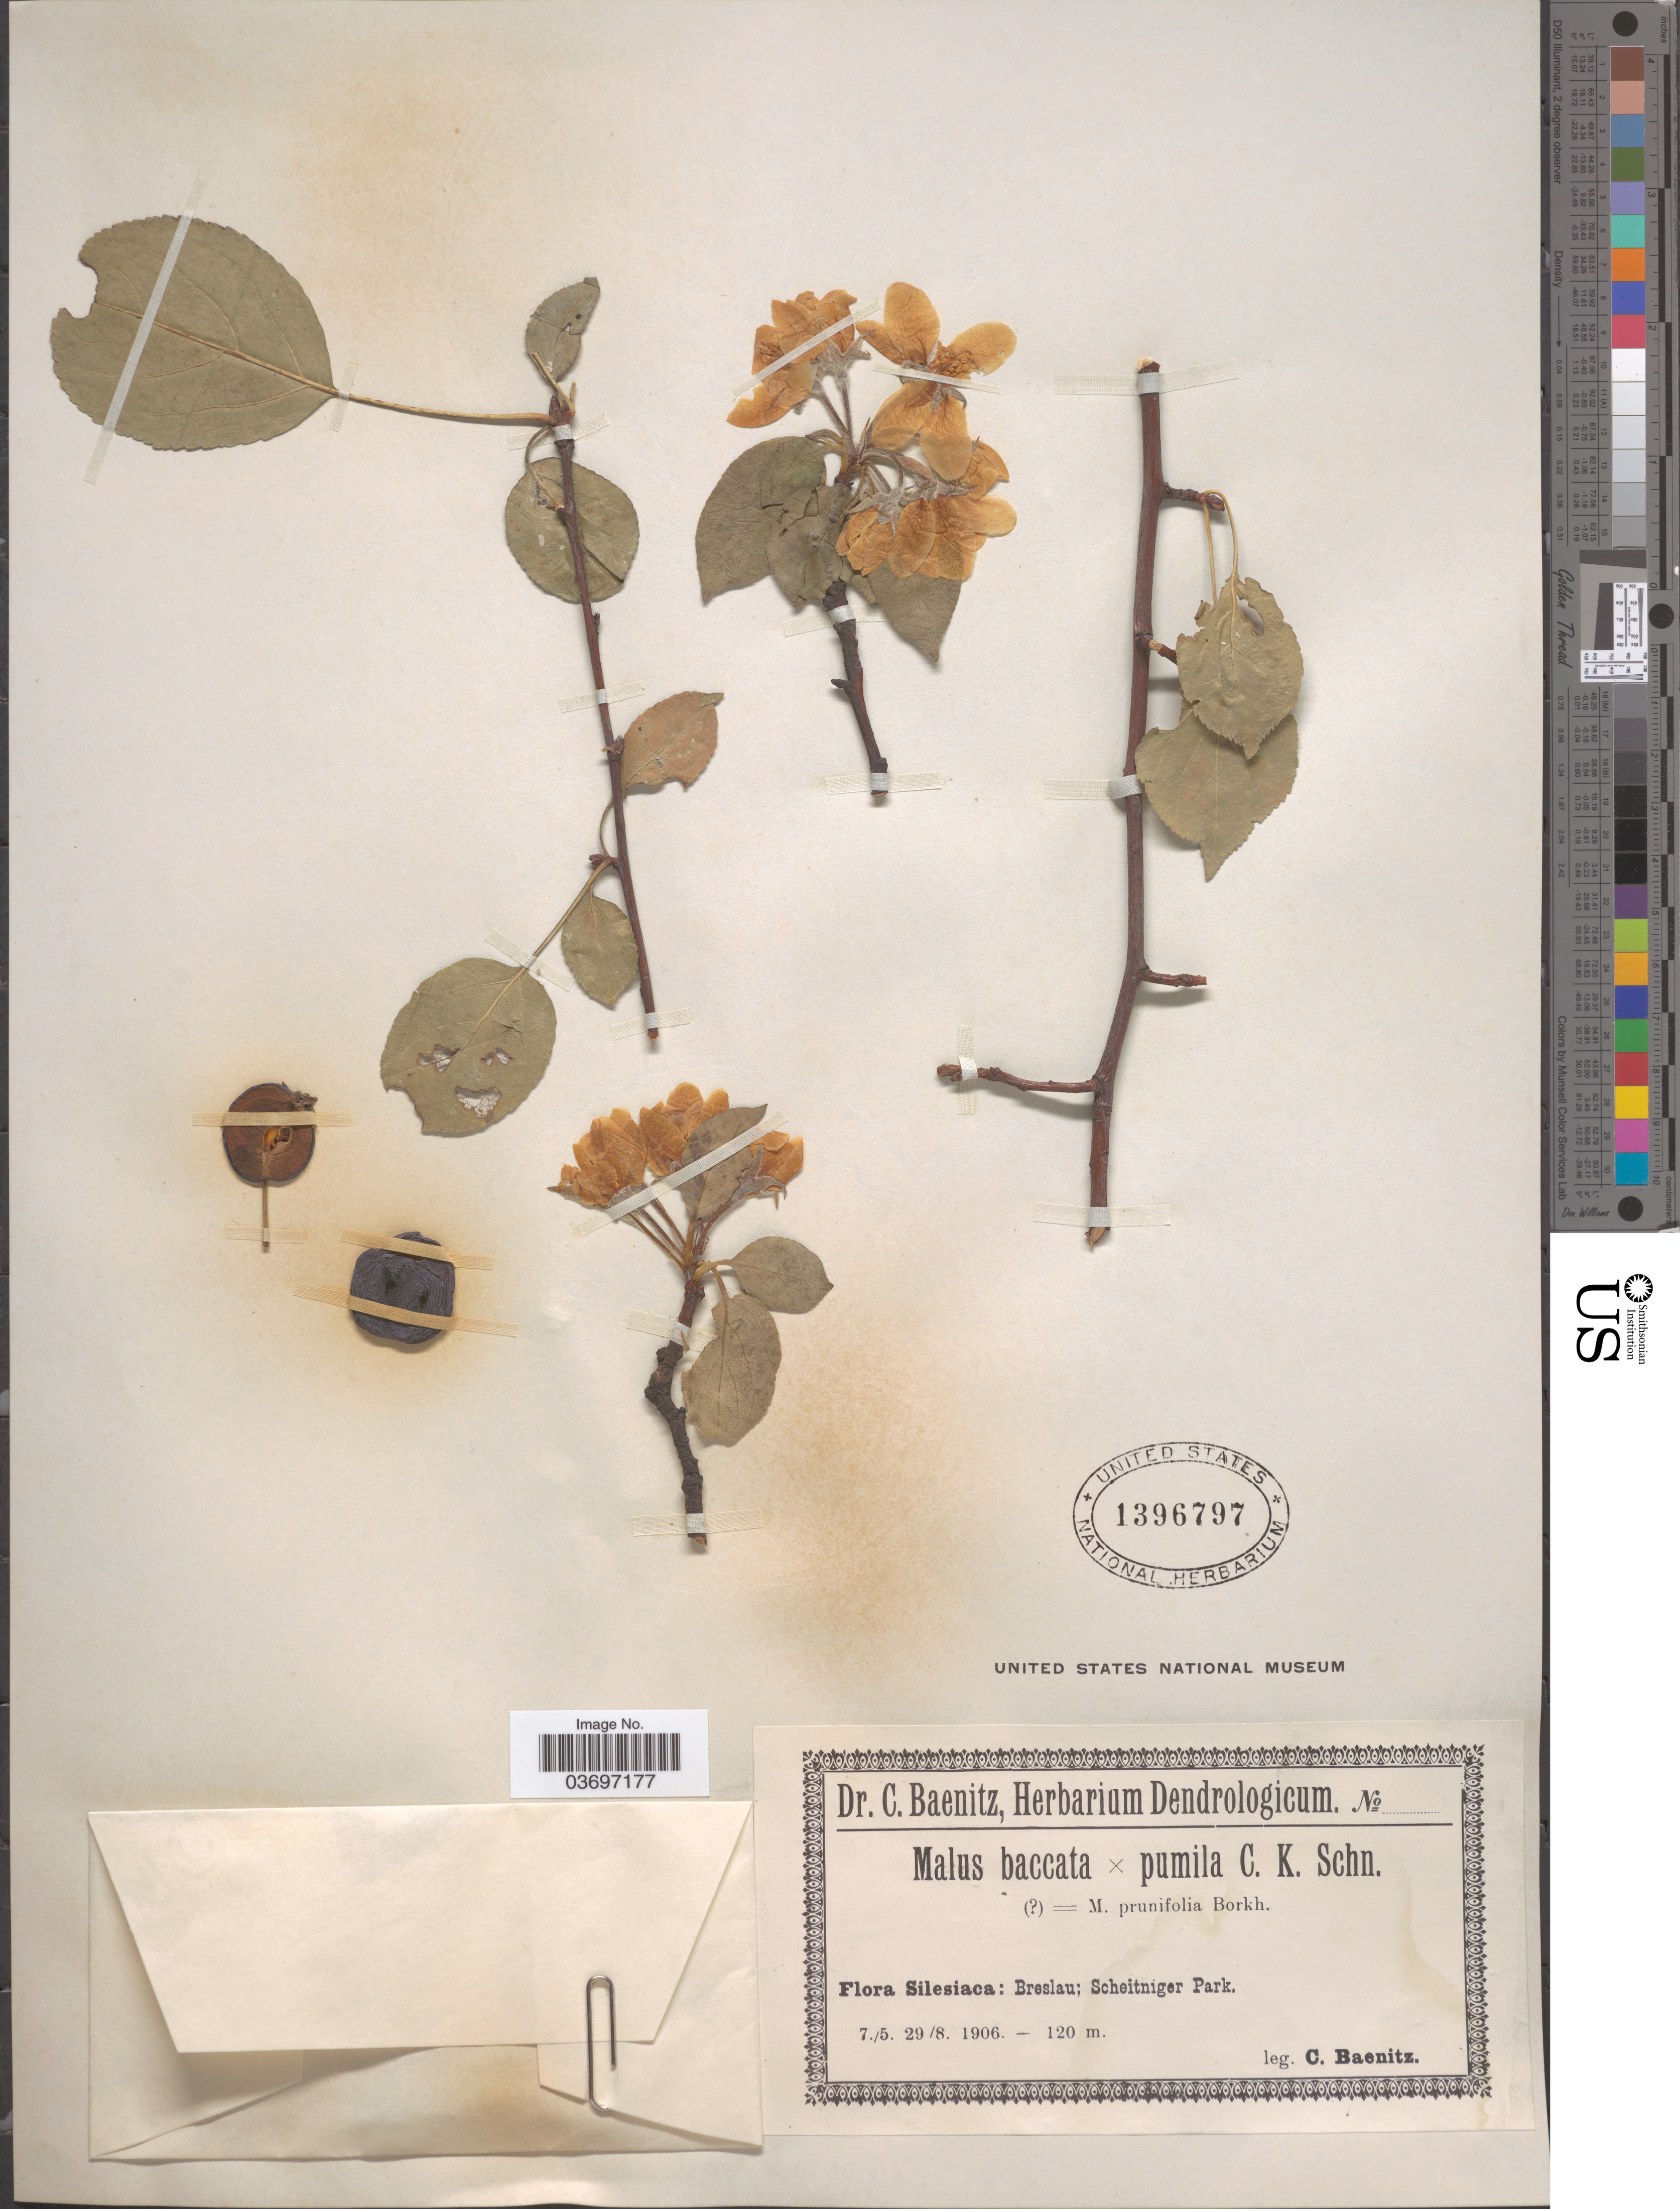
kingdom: Plantae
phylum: Tracheophyta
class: Magnoliopsida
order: Rosales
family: Rosaceae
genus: Malus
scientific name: Malus baccata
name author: (L.) Borkh.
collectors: C. G. Baenitz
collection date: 1906-05-07/1906-08-29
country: Poland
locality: Silesiaca: Breslau; Scheitniger Park.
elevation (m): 120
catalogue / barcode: US 1396797